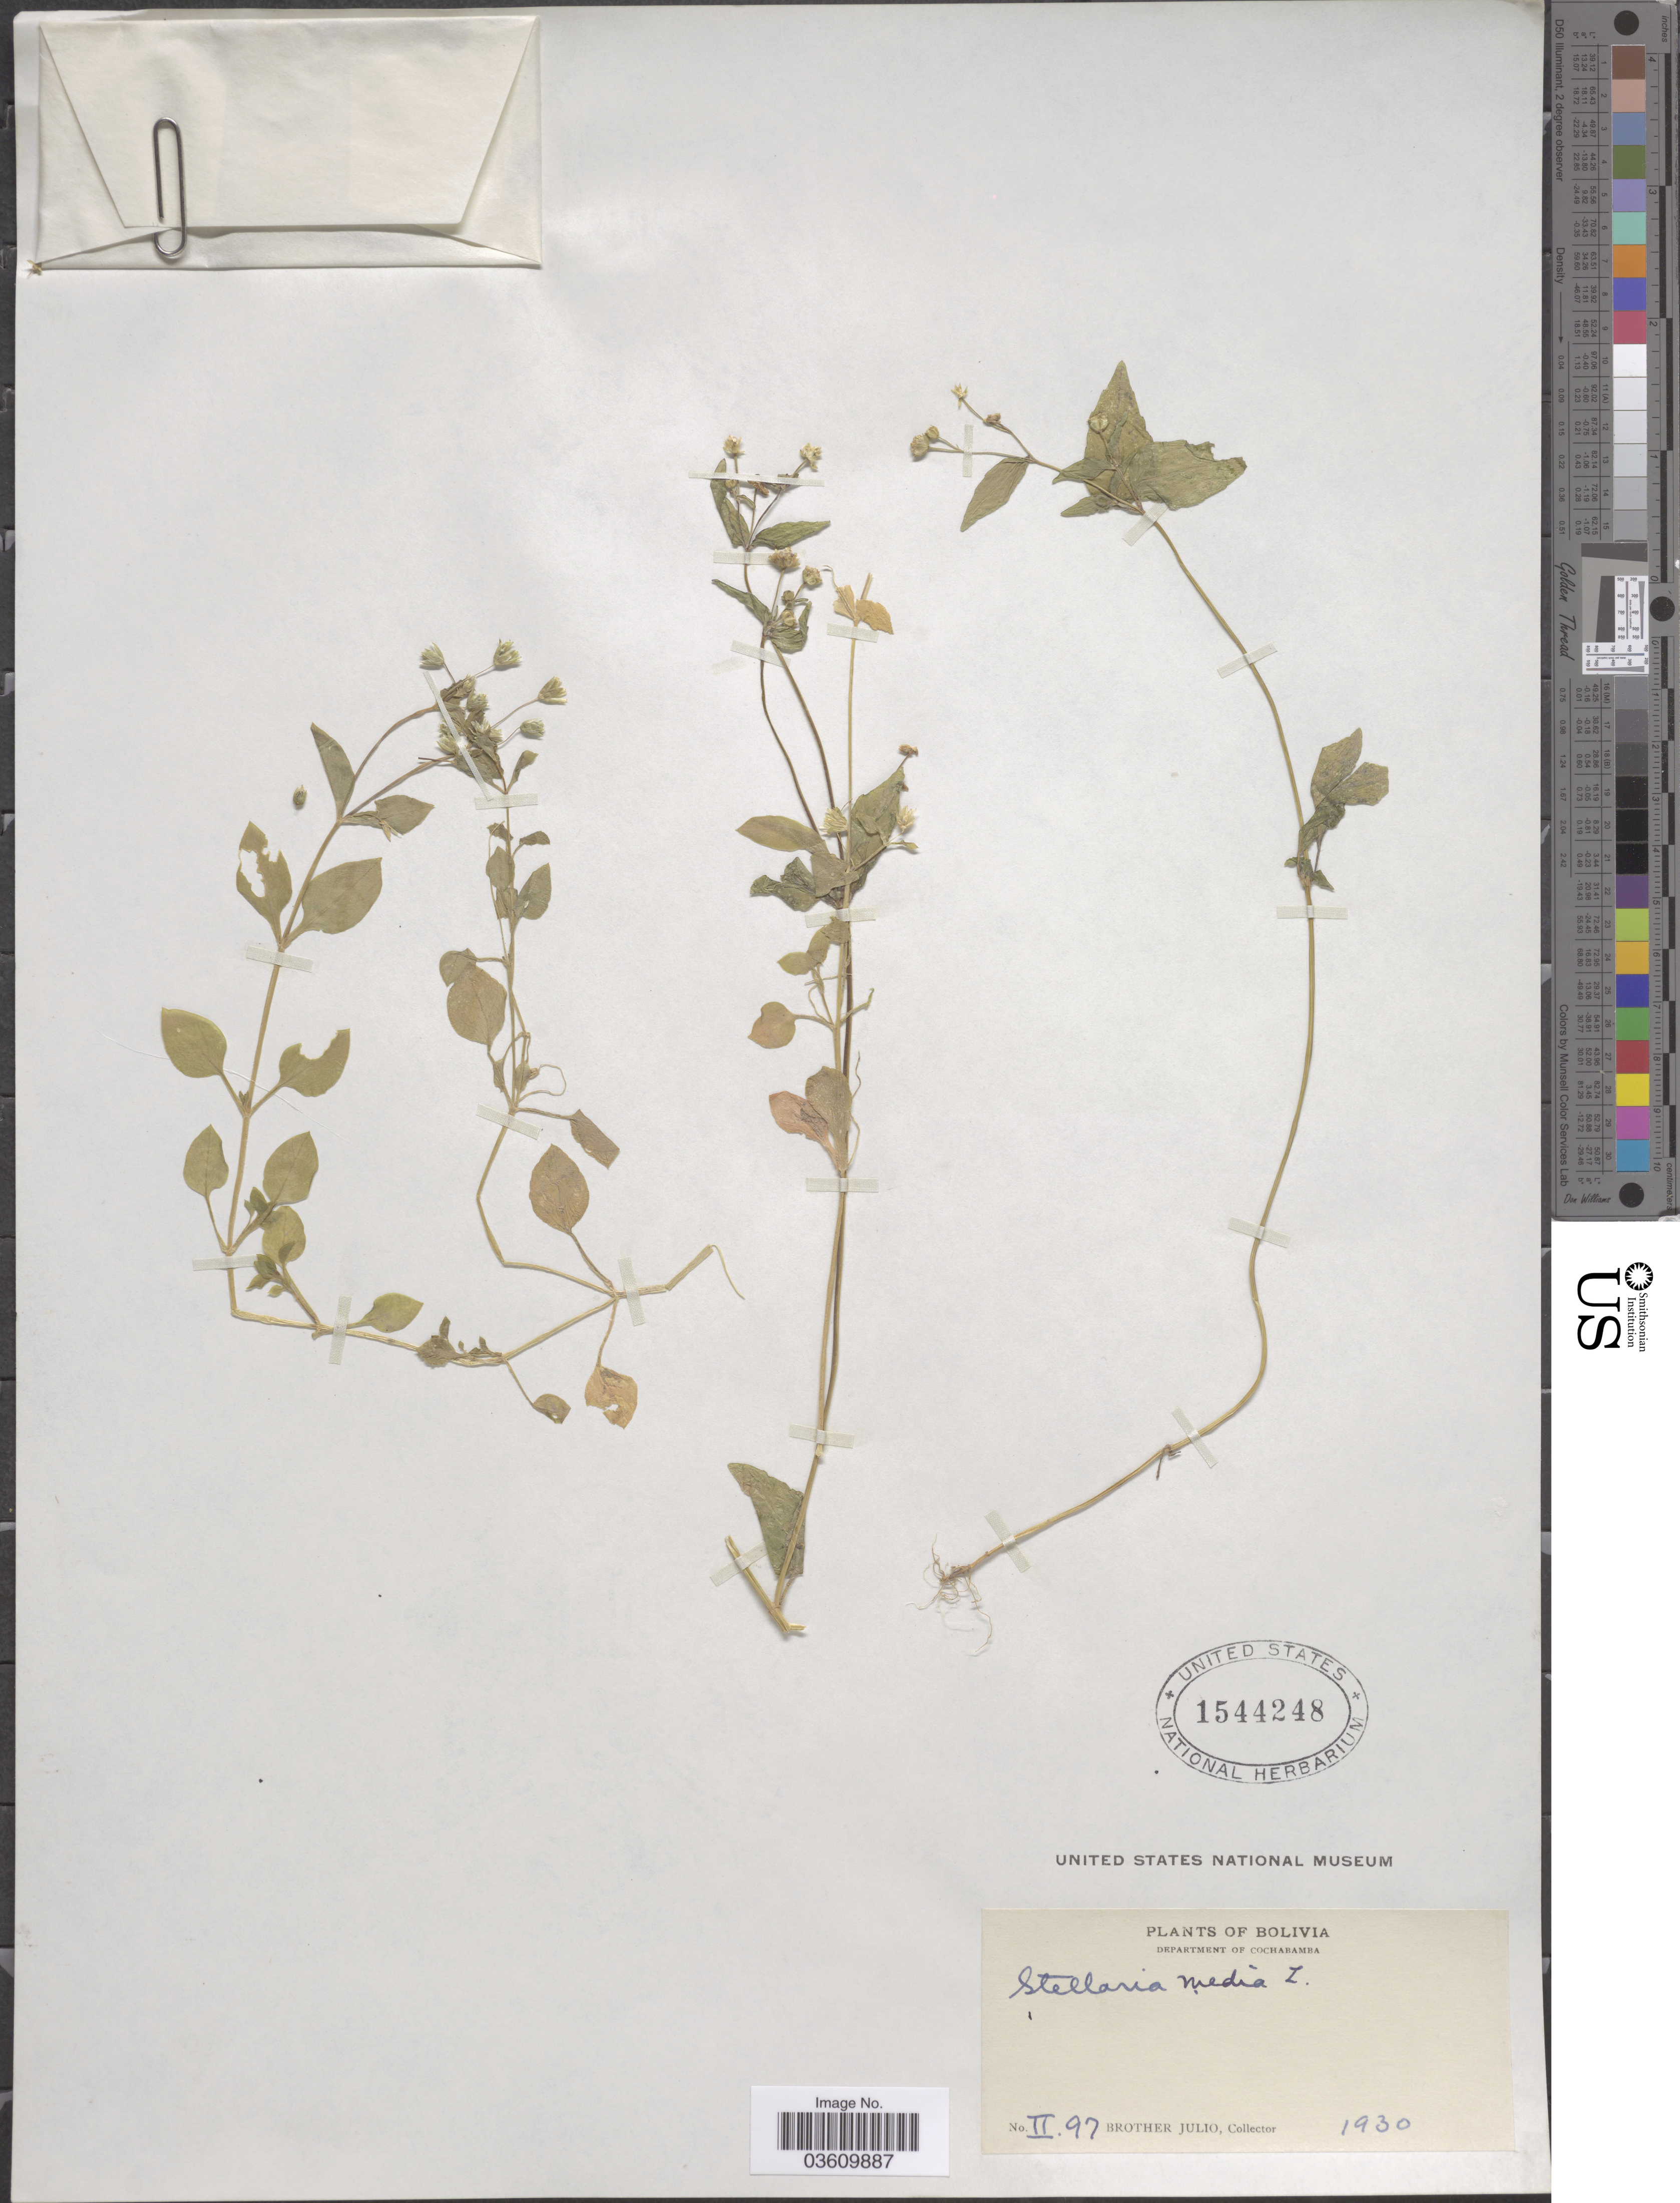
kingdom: Plantae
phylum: Tracheophyta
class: Magnoliopsida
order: Caryophyllales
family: Caryophyllaceae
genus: Stellaria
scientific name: Stellaria media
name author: (L.) Vill.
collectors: Bro. Julio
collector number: II.97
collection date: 1930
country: Bolivia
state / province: Cochabamba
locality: Department of Cochabamba.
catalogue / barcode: US 1544248